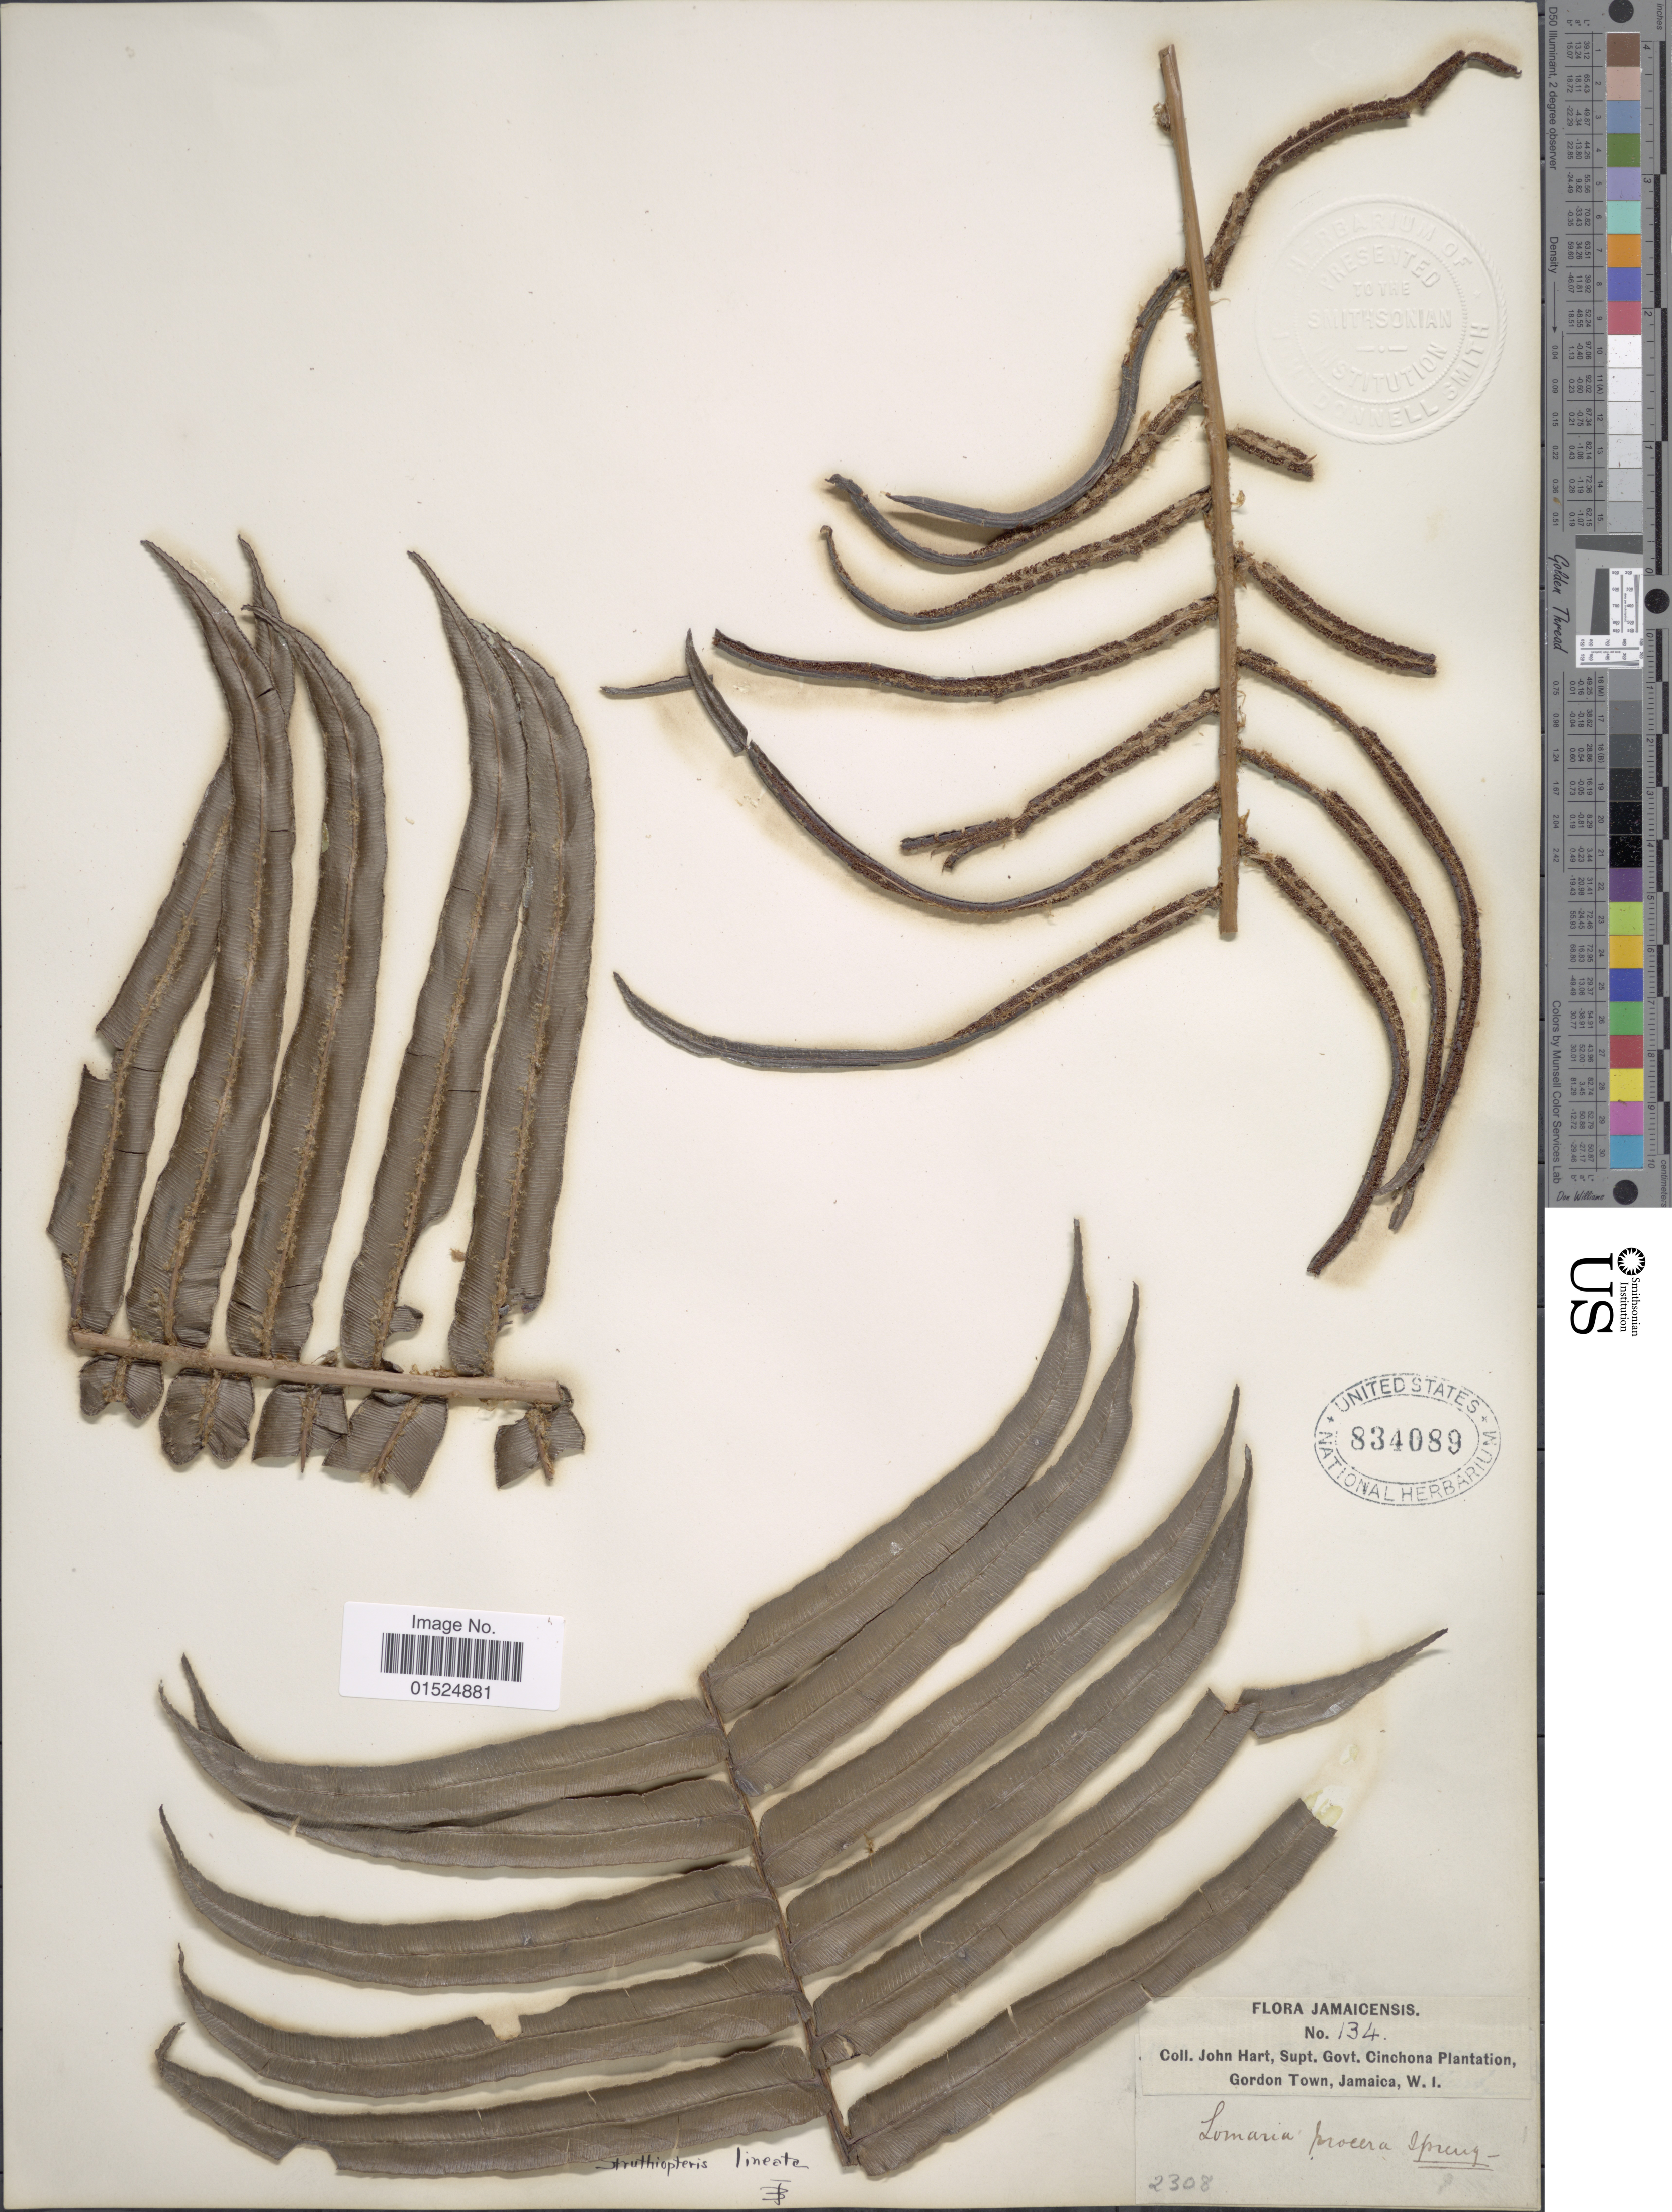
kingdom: Plantae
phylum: Tracheophyta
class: Polypodiopsida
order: Polypodiales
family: Blechnaceae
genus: Blechnum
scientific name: Blechnum lineatum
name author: (Sw.) C. Chr.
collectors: J. H. Hart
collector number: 134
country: Jamaica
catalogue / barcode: US 834089